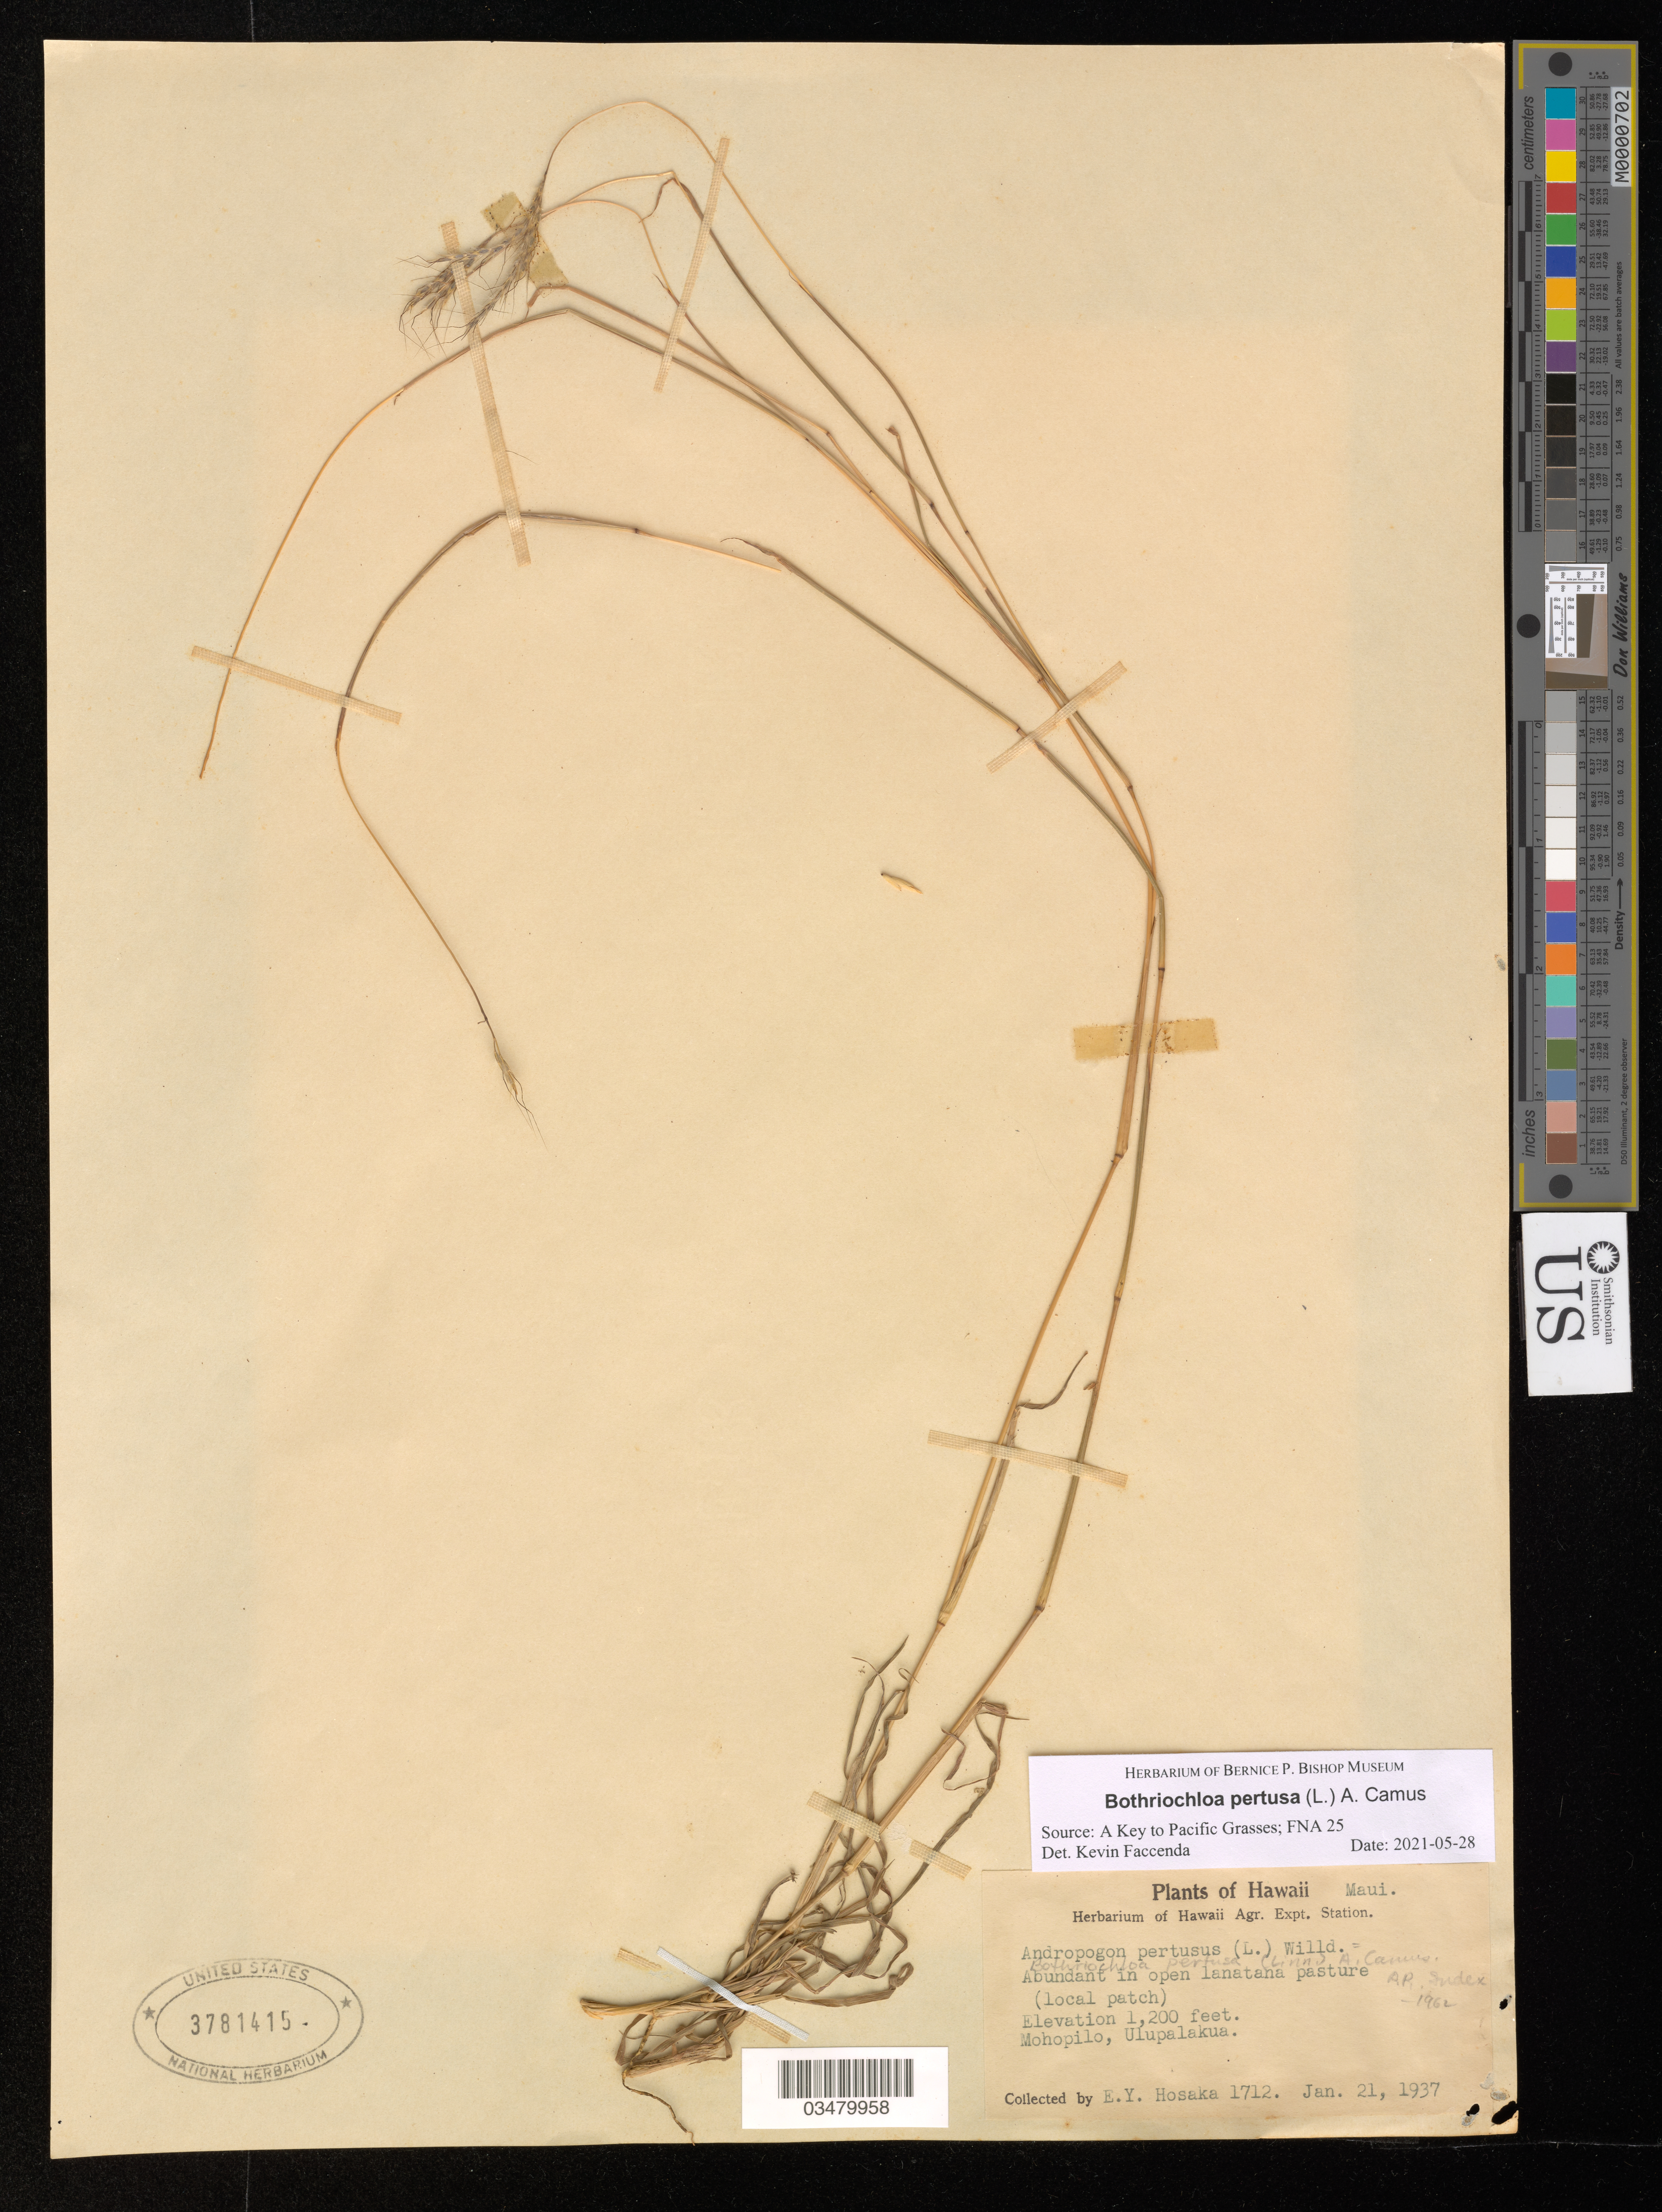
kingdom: Plantae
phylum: Tracheophyta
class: Liliopsida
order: Poales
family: Poaceae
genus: Bothriochloa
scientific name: Bothriochloa pertusa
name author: (L.) A. Camus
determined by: Faccenda, K.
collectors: E. Y. Hosaka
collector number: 1937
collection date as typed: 21 Jan 1937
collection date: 1937-01-21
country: United States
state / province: Hawaii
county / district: Maui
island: Maui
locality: E Maui, Ulupalakua, Mohopilo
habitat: Open Lantana pasture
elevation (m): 366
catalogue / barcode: US 3781415